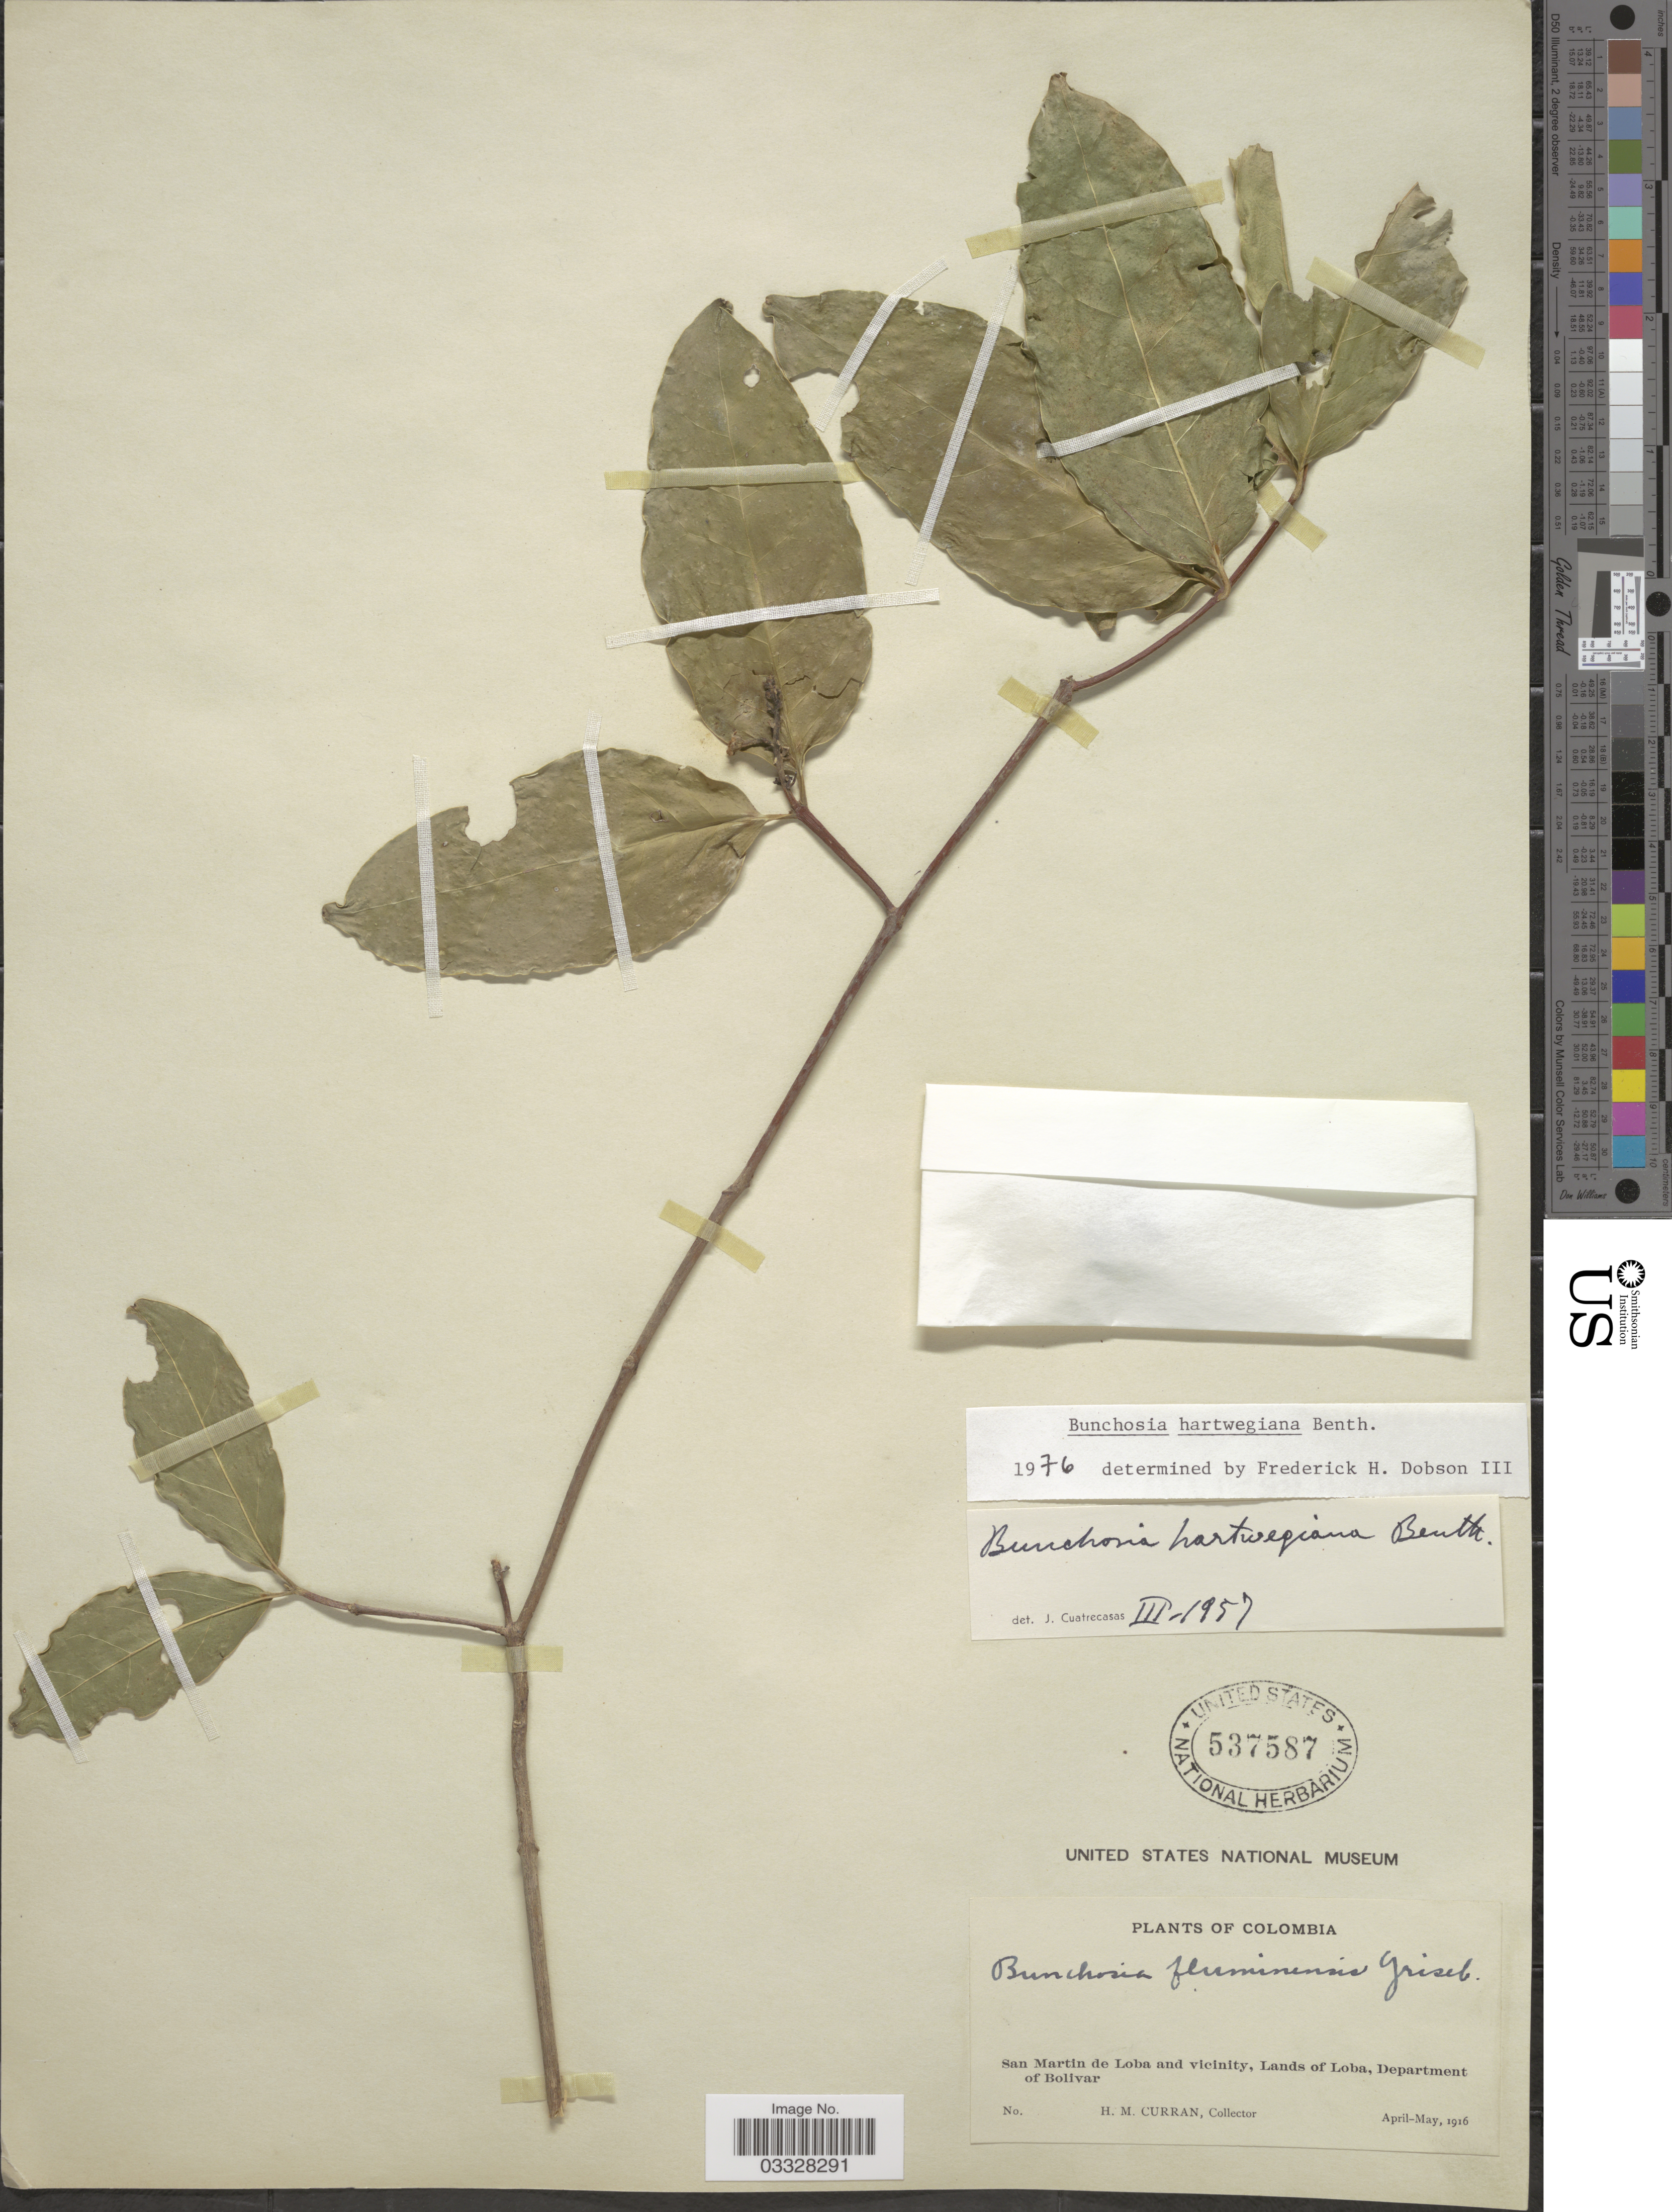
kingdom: Plantae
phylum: Tracheophyta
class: Magnoliopsida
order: Malpighiales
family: Malpighiaceae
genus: Bunchosia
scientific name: Bunchosia hartwegiana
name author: Benth.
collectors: H. M. Curran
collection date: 1916-04/1916-05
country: Colombia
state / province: Bolívar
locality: San Martin de Loba and vicinity, Lands of Loba, Department of Bolivar.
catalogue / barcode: US 537587